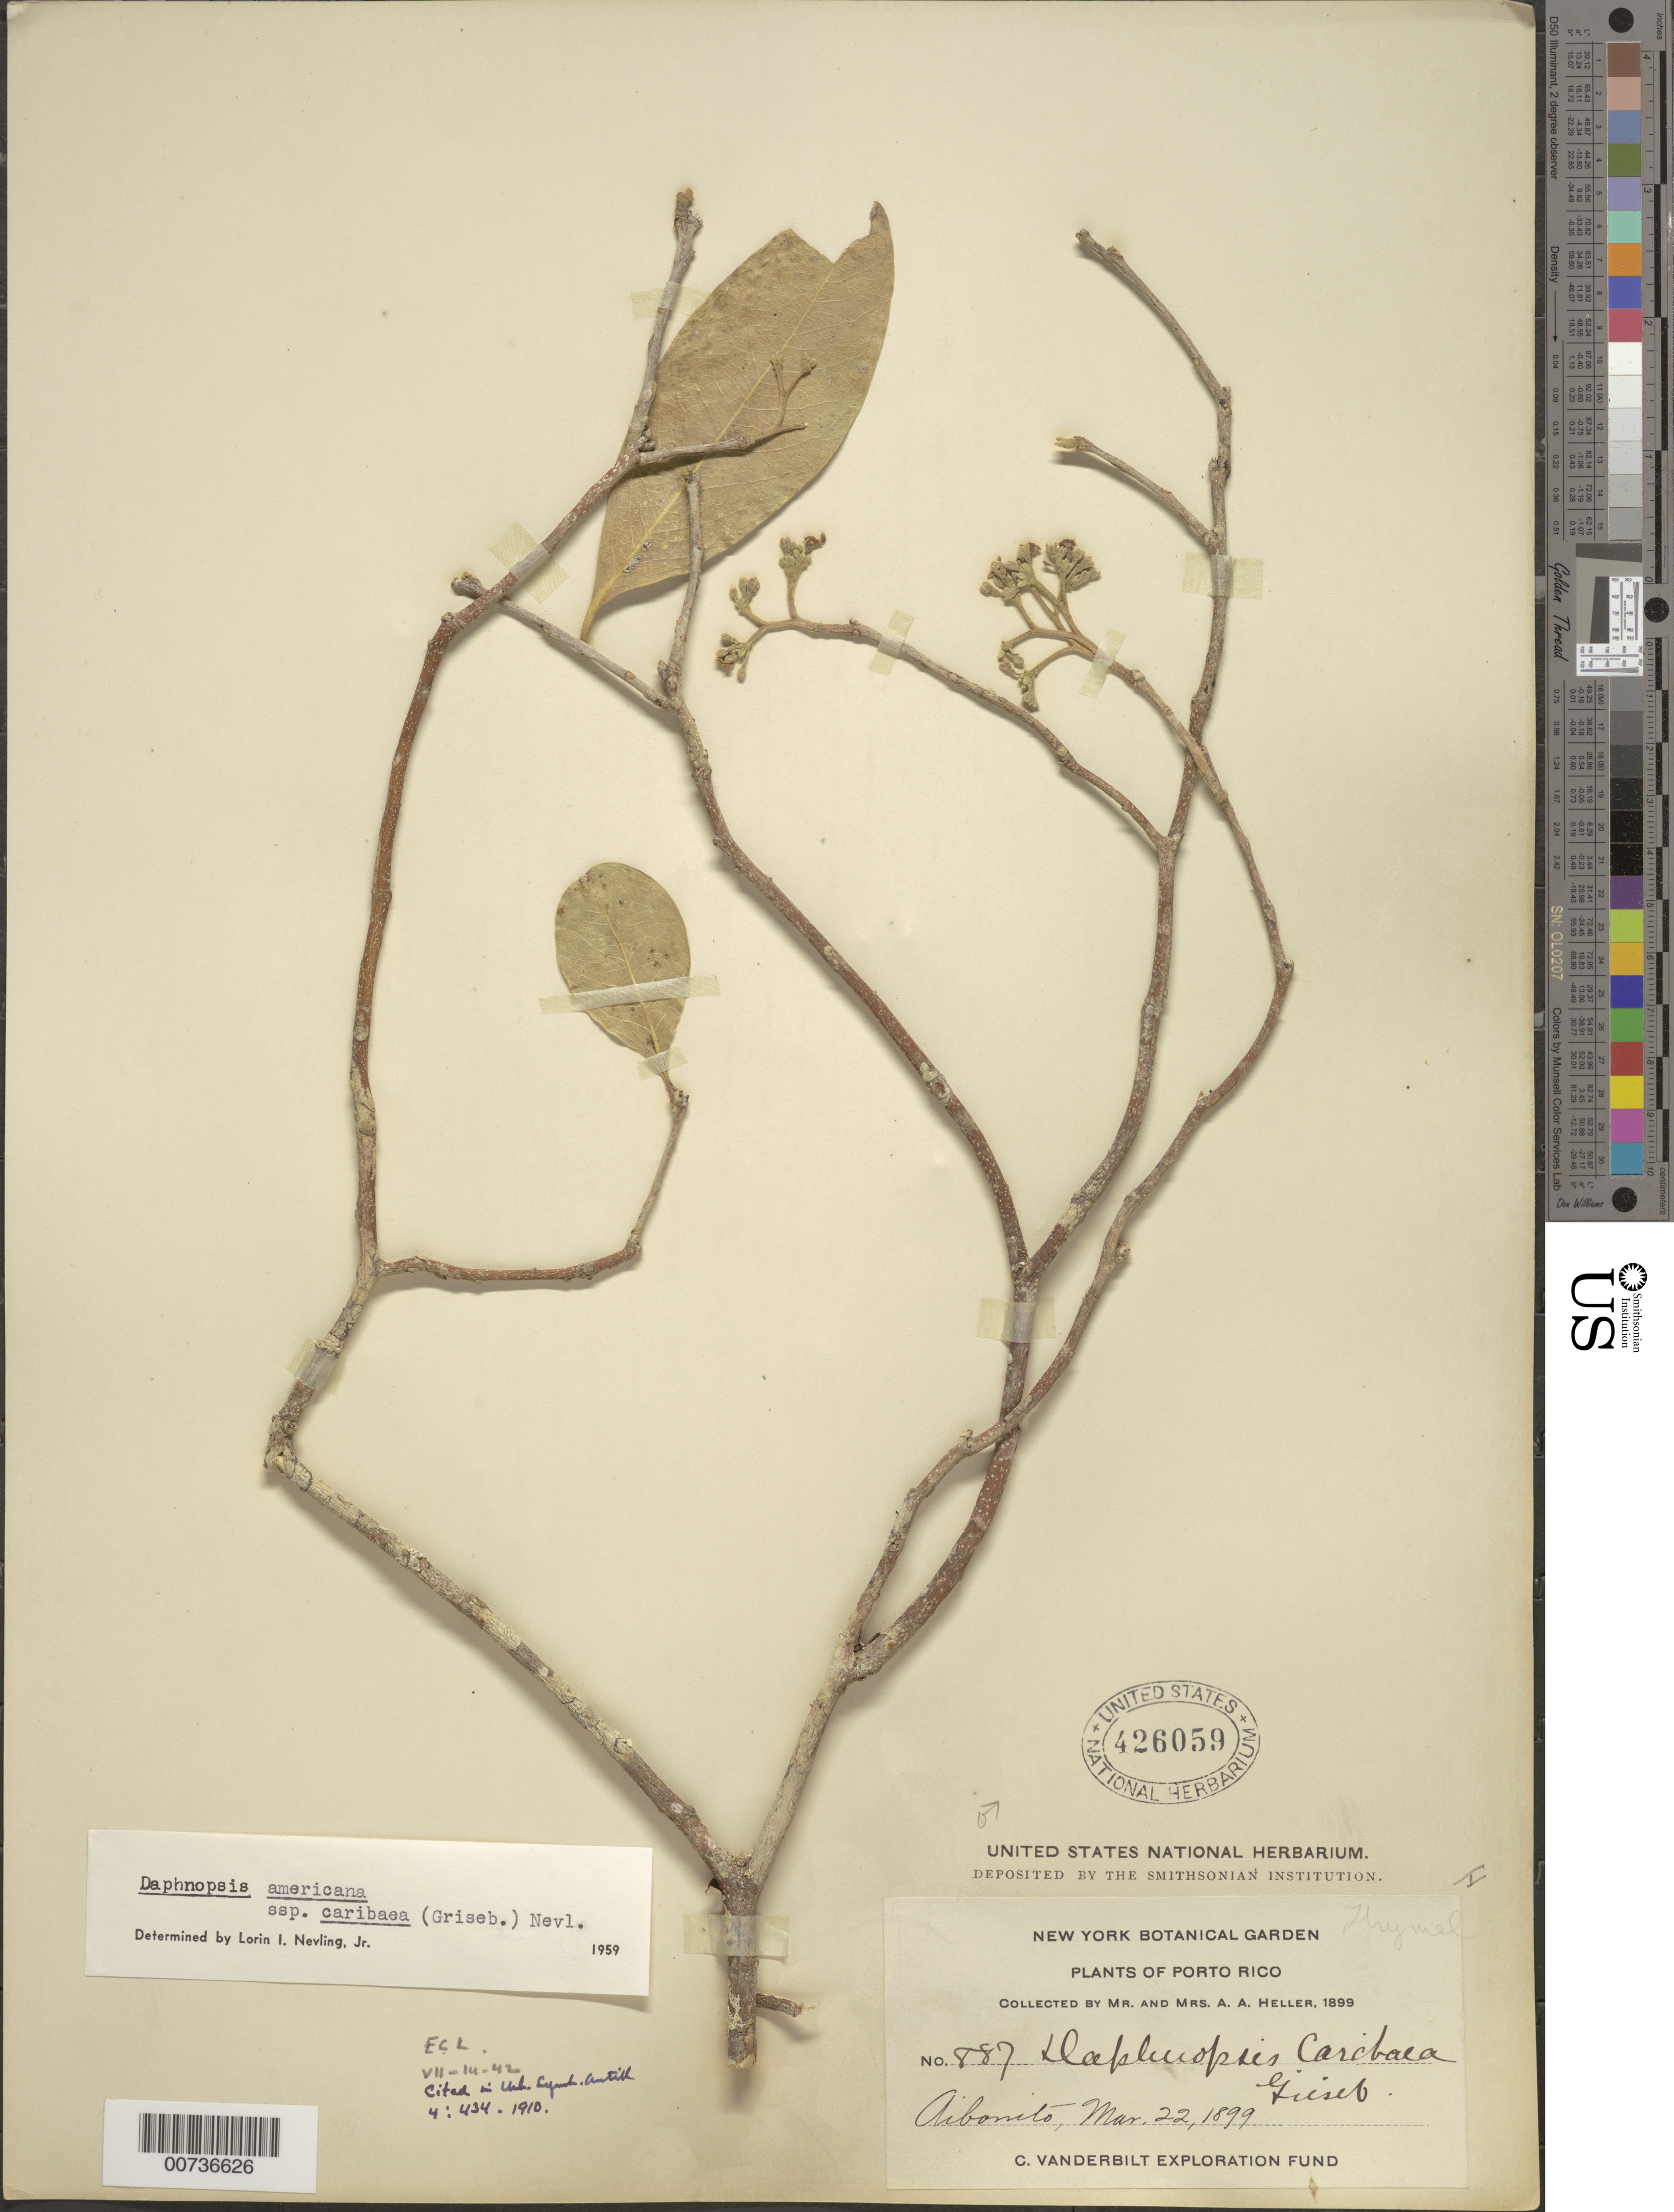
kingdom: Plantae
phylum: Tracheophyta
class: Magnoliopsida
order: Malvales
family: Thymelaeaceae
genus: Daphnopsis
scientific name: Daphnopsis americana subsp. caribaea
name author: (Griseb.) Nevling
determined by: Nevling, L. I., Jr.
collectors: A. A. Heller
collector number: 887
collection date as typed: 22 Mar 1899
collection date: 1899-03-22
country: Puerto Rico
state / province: Abonito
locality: Aibonito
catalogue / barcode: US 426059